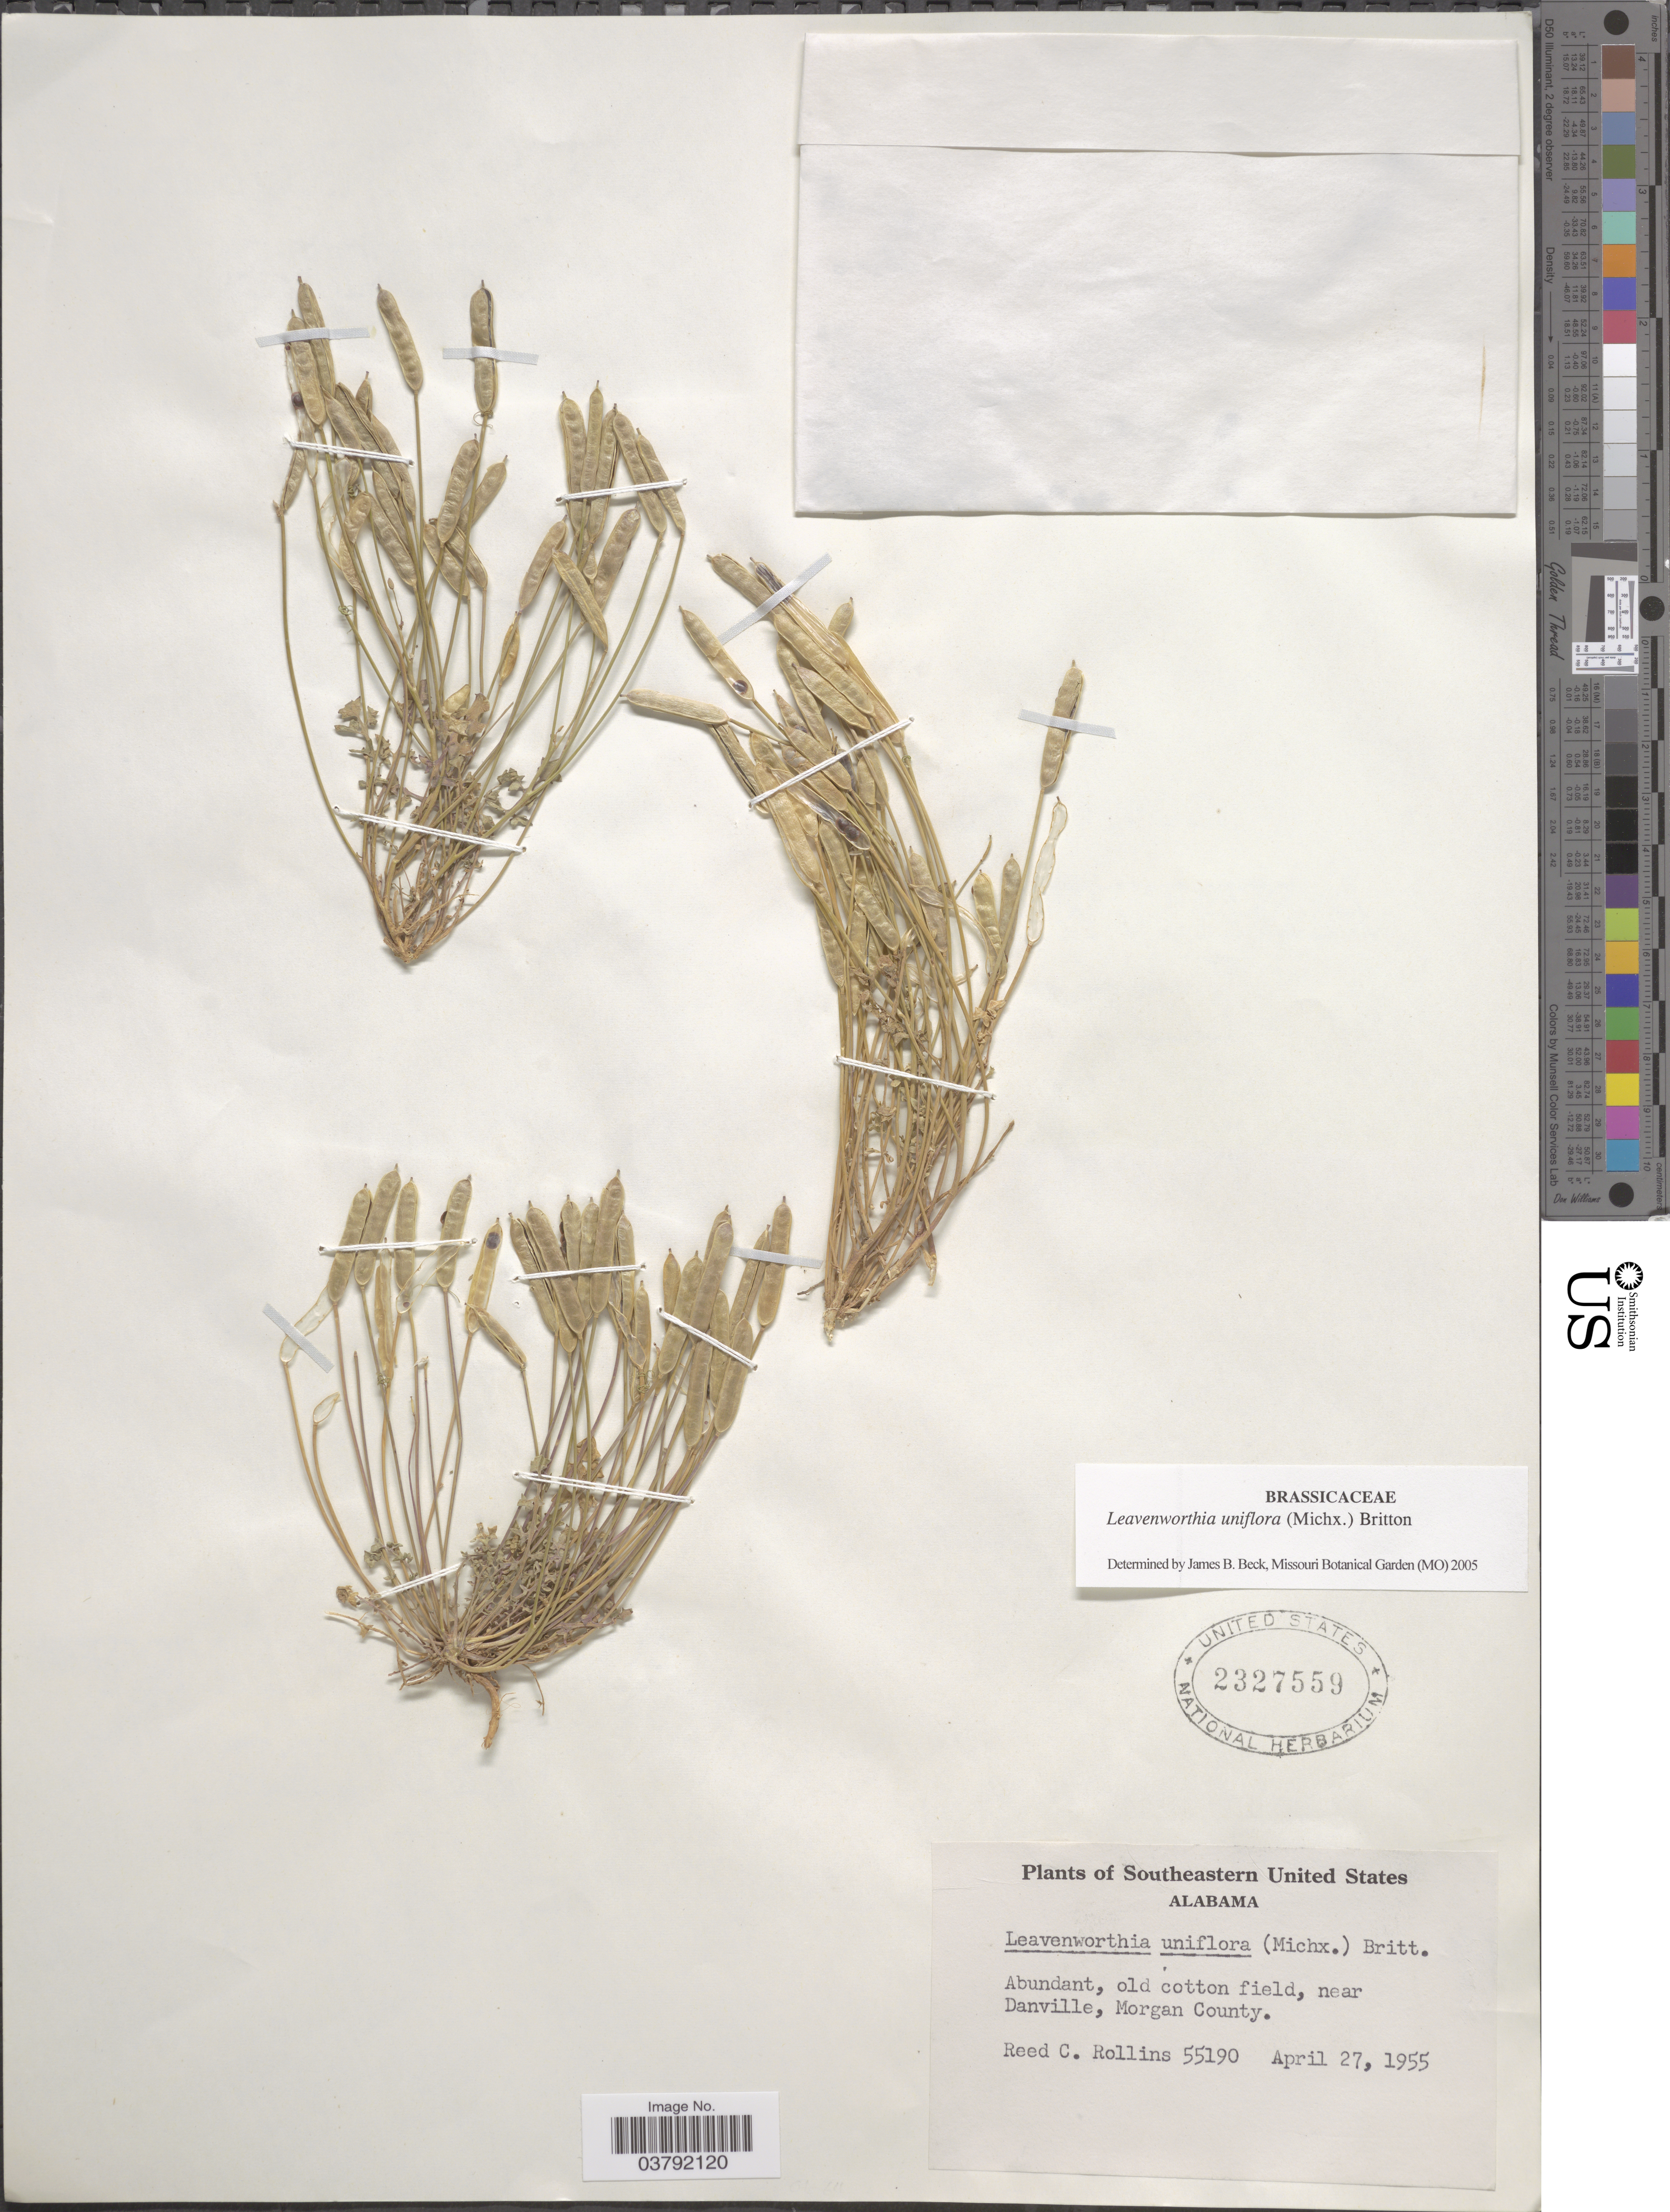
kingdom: Plantae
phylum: Tracheophyta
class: Magnoliopsida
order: Brassicales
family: Brassicaceae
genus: Leavenworthia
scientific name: Leavenworthia uniflora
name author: (Michx.) Britton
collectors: R. C. Rollins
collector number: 55190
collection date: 1955-04-27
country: United States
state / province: Alabama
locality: Southeastern United States. Old cotton field, near Danville, Morgan County.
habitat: abundant, old cotton field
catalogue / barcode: US 2327559